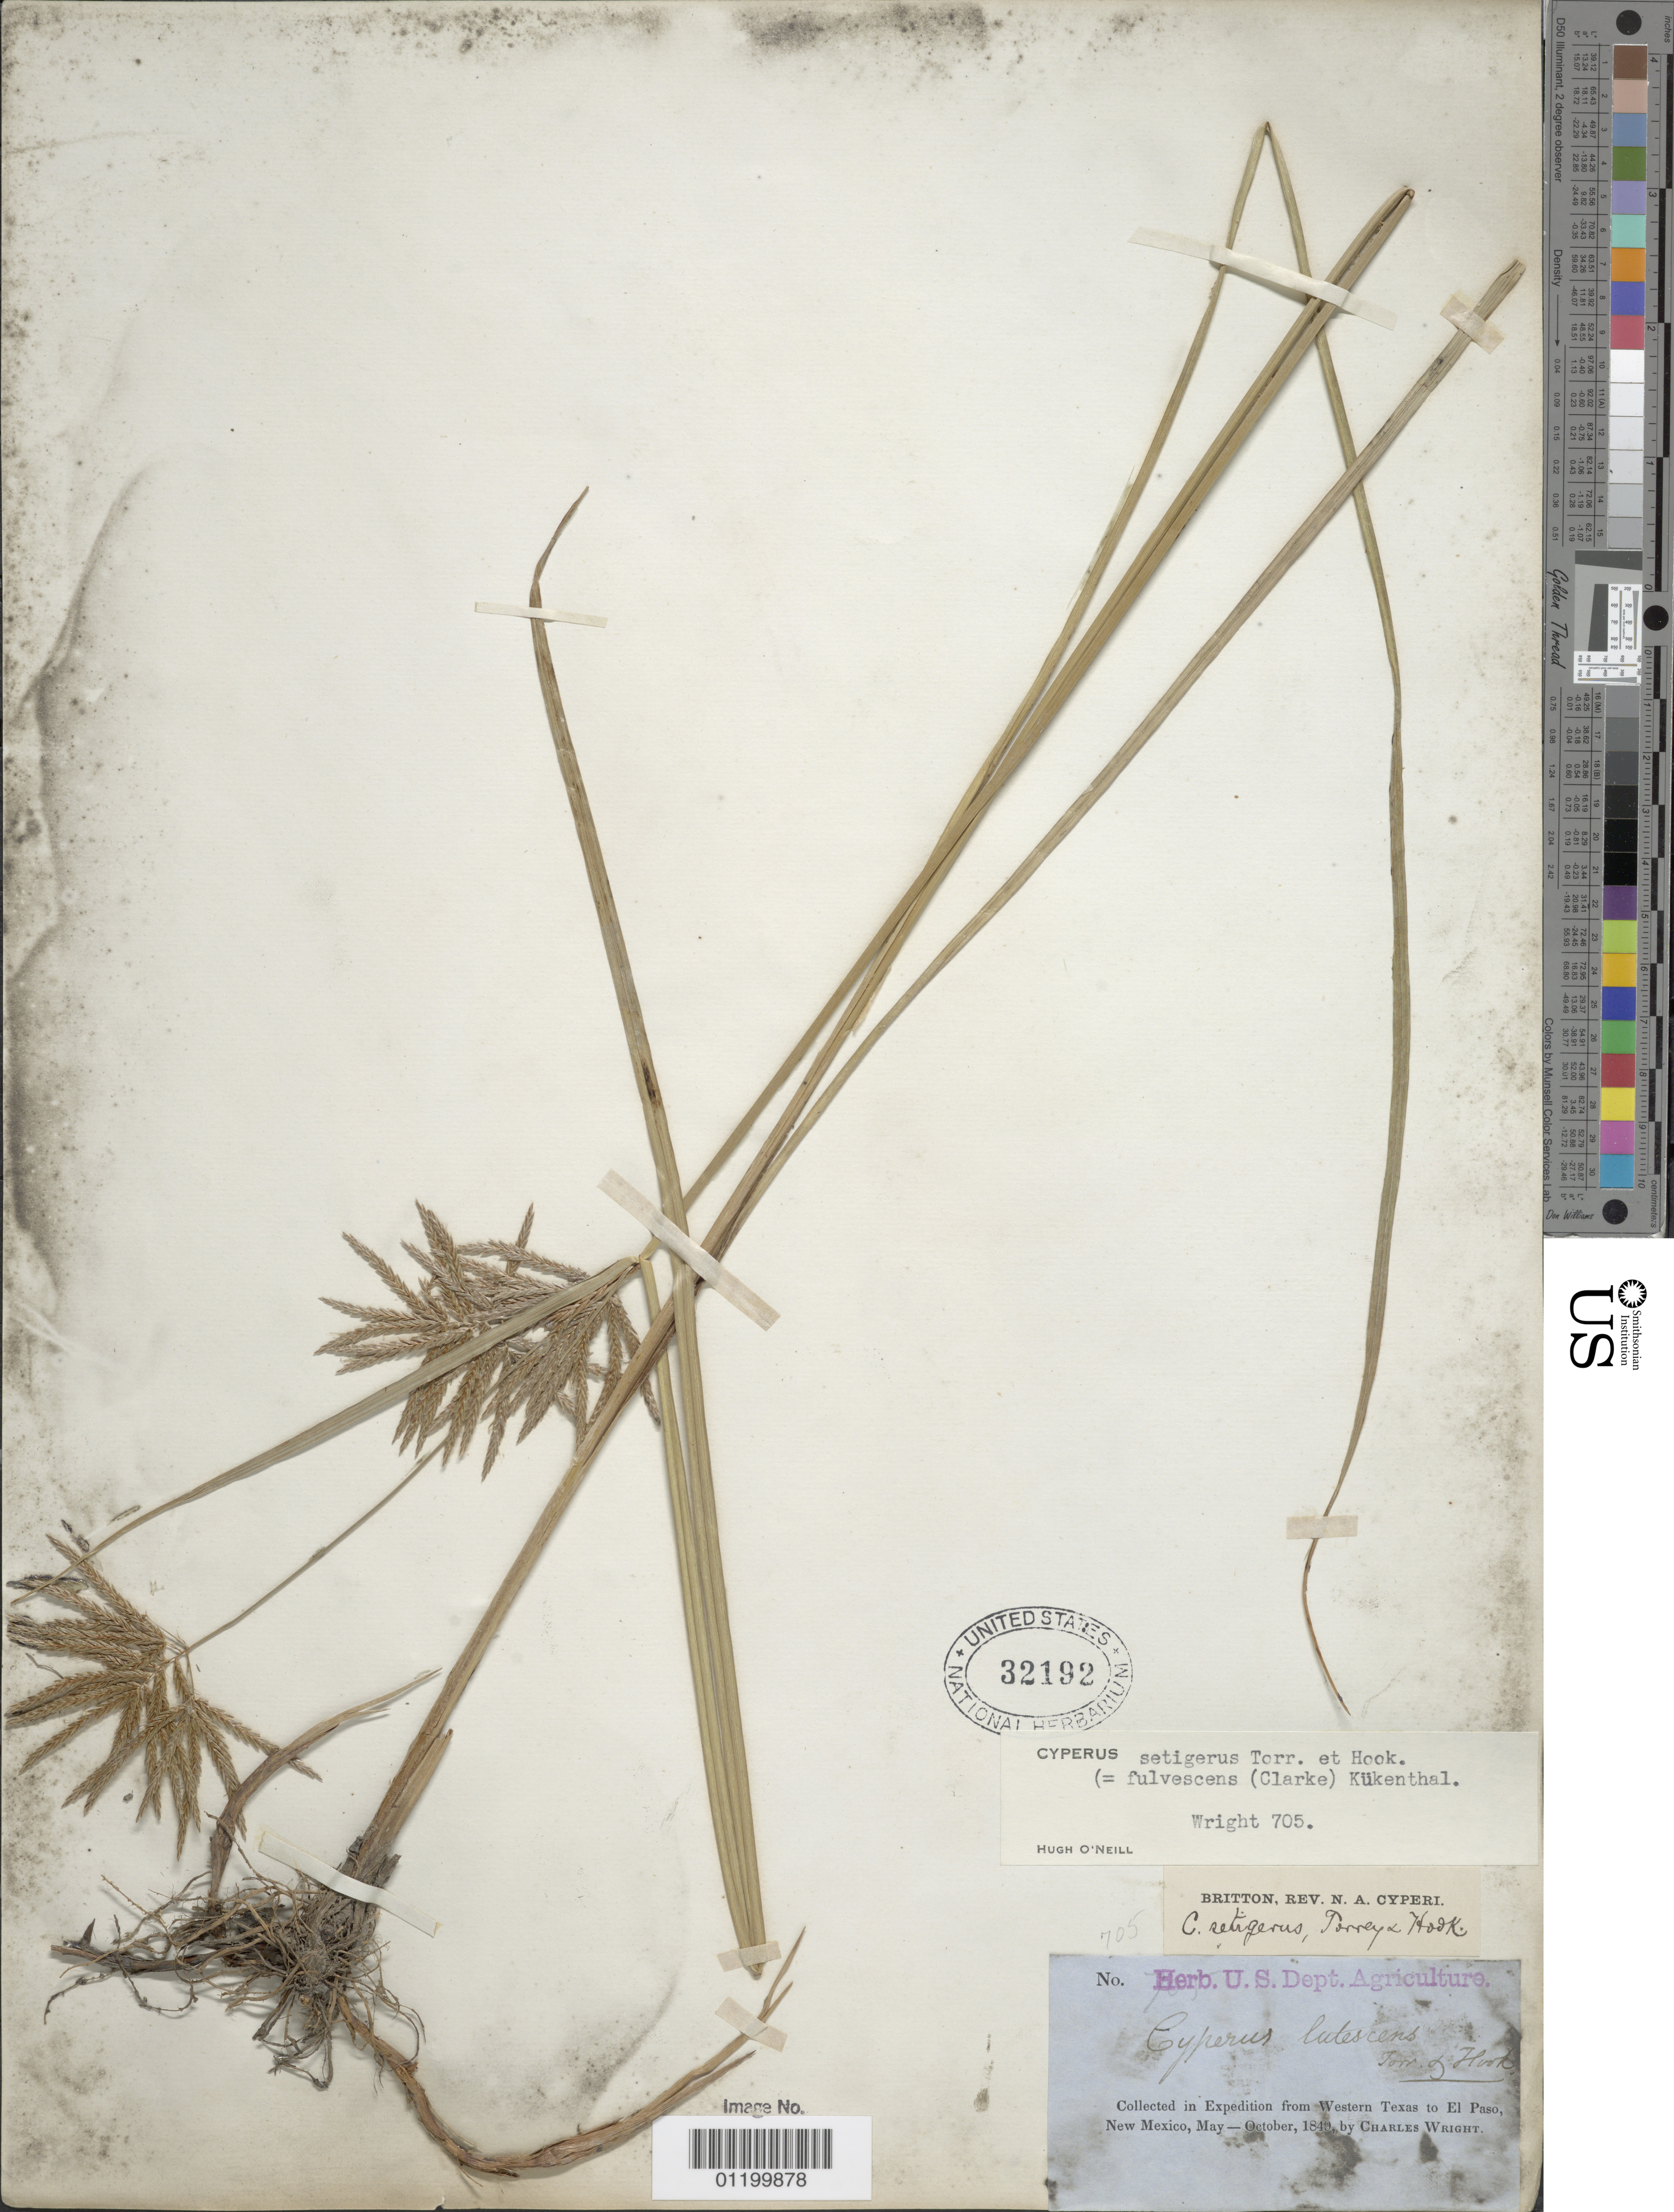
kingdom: Plantae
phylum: Tracheophyta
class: Liliopsida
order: Poales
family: Cyperaceae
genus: Cyperus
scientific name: Cyperus setigerus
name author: Torr. & Hook.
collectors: C. Wright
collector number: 705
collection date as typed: May 1849 to -- Oct 1849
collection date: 1849-05/1849-10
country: United States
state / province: New Mexico / Texas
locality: W Texas to El Paso, New Mexico.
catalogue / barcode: US 32192